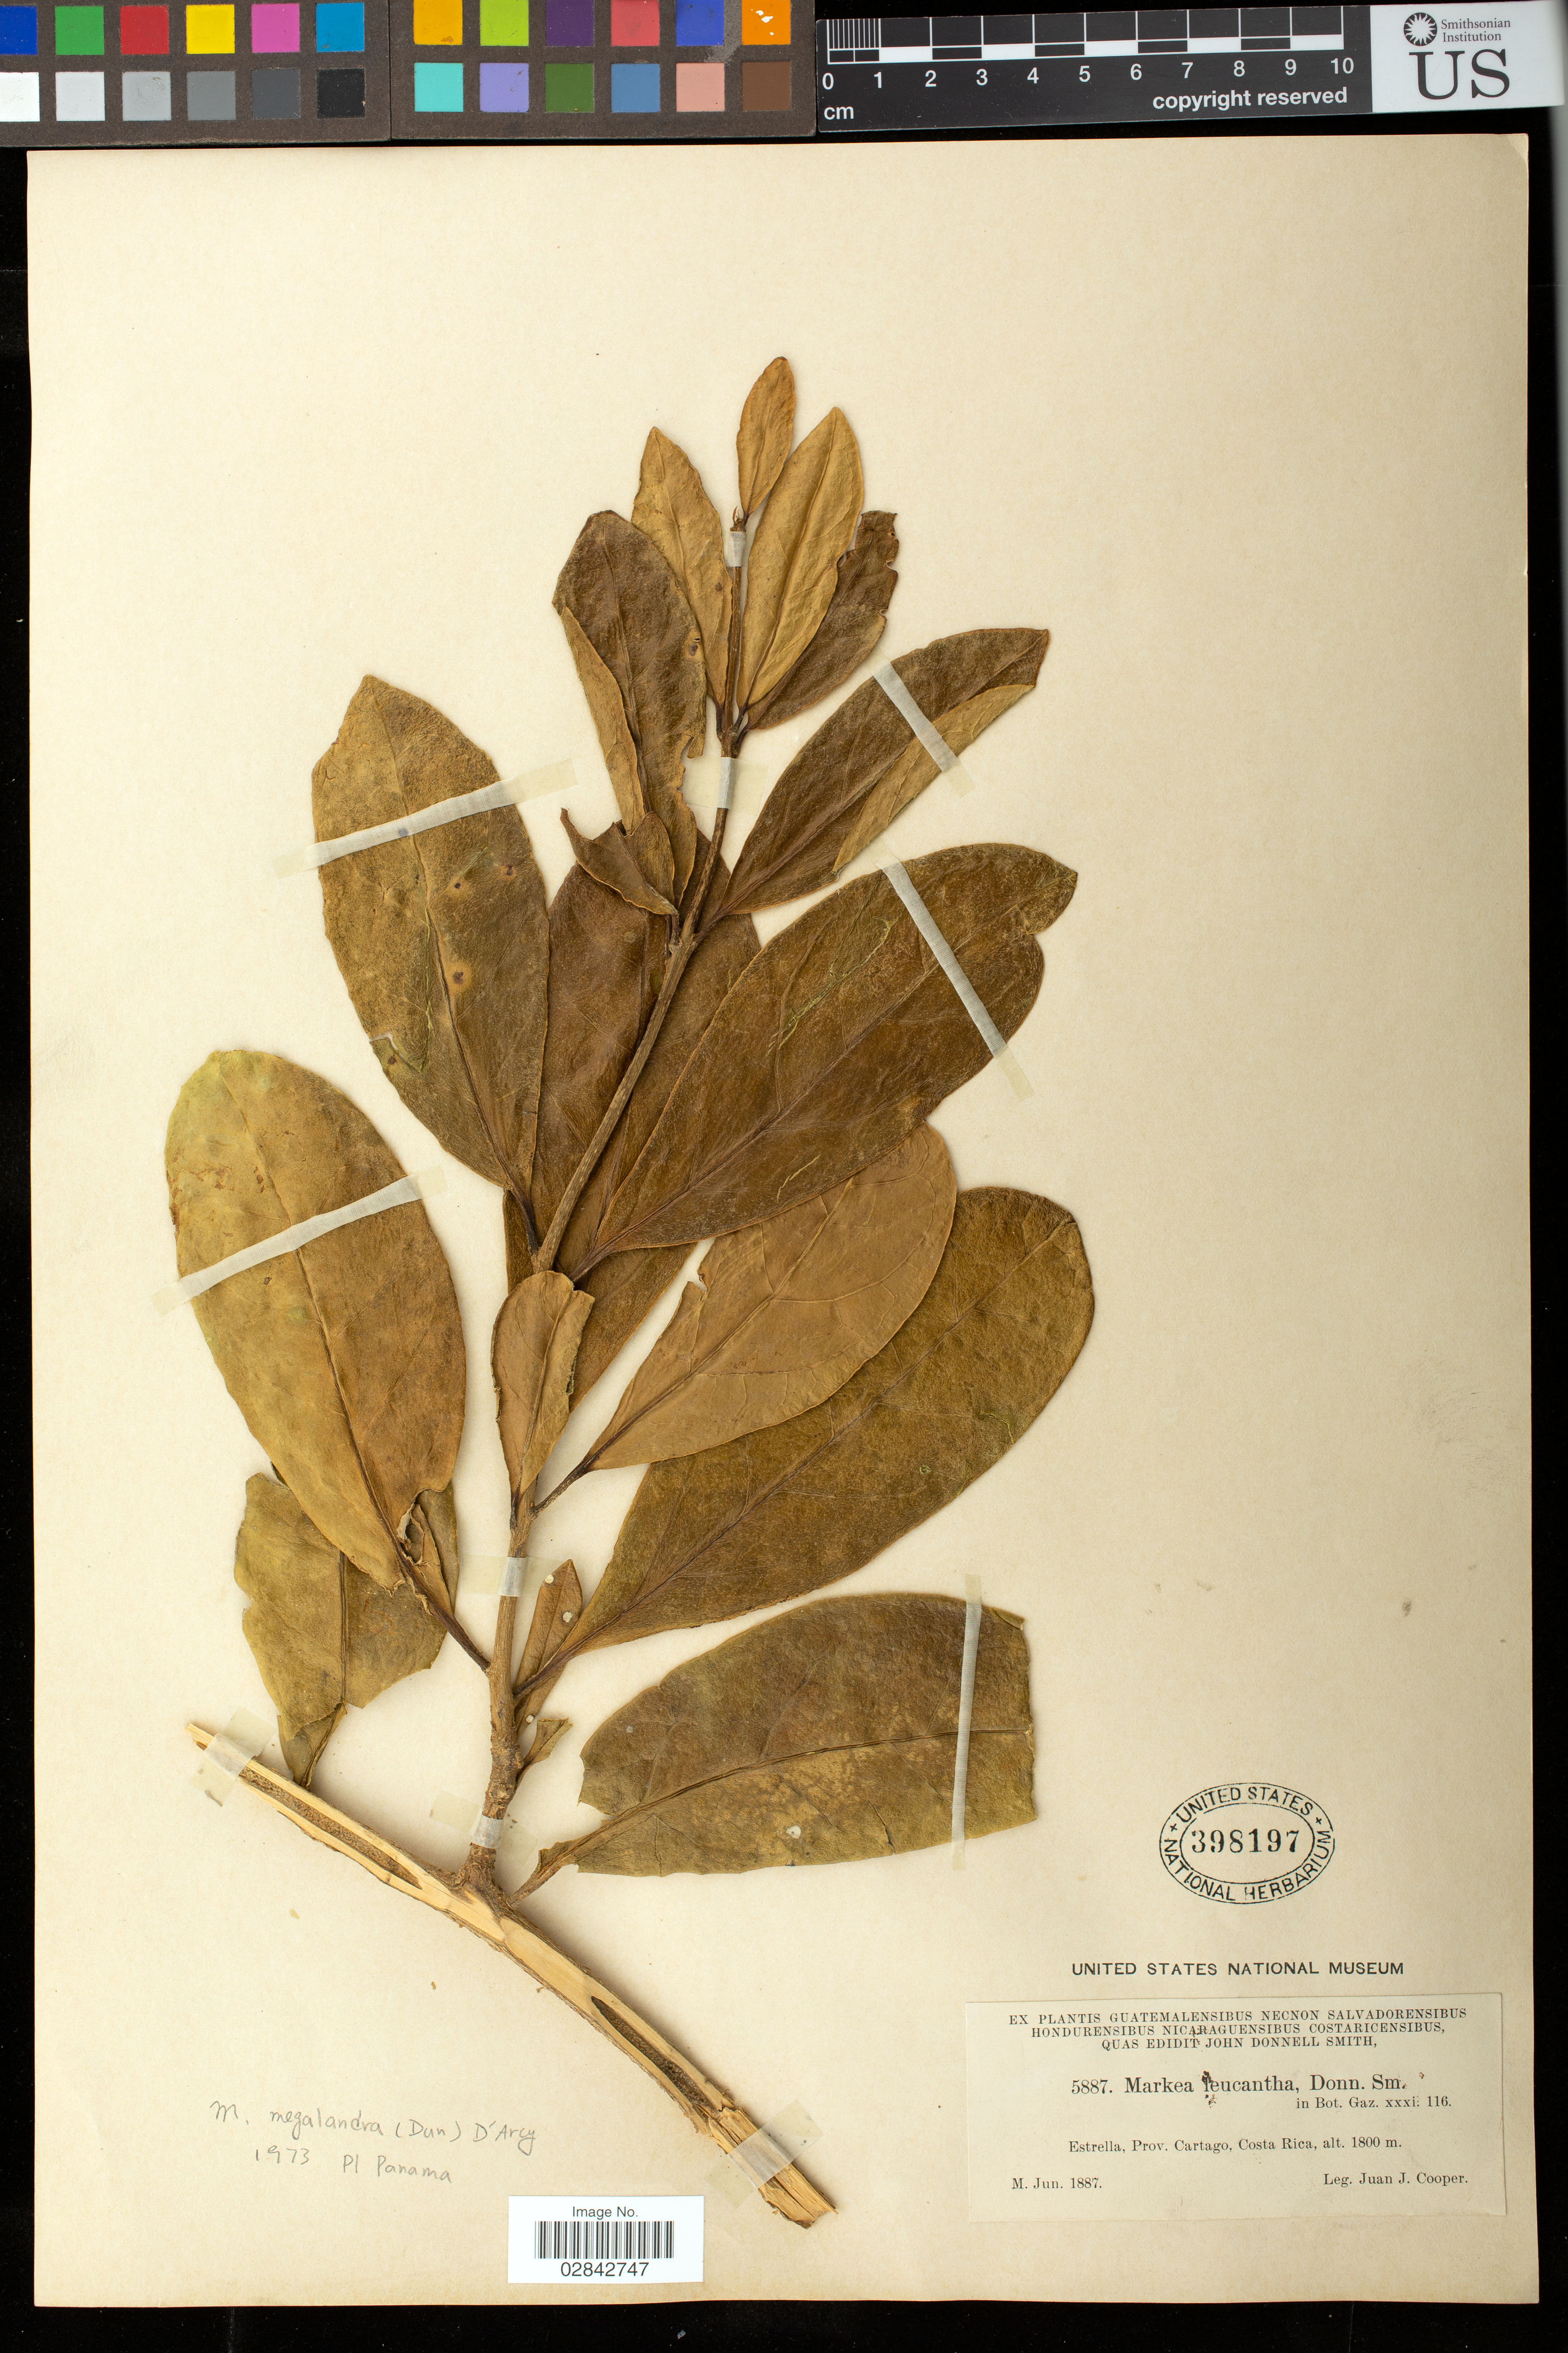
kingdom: Plantae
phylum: Tracheophyta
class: Magnoliopsida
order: Solanales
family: Solanaceae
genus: Markea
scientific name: Markea leucantha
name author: Donn. Sm.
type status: Lectotype; Syntype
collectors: J. J. Cooper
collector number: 5887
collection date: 1887-06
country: Costa Rica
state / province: Cartago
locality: Estrella.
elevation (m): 1800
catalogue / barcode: US 398197